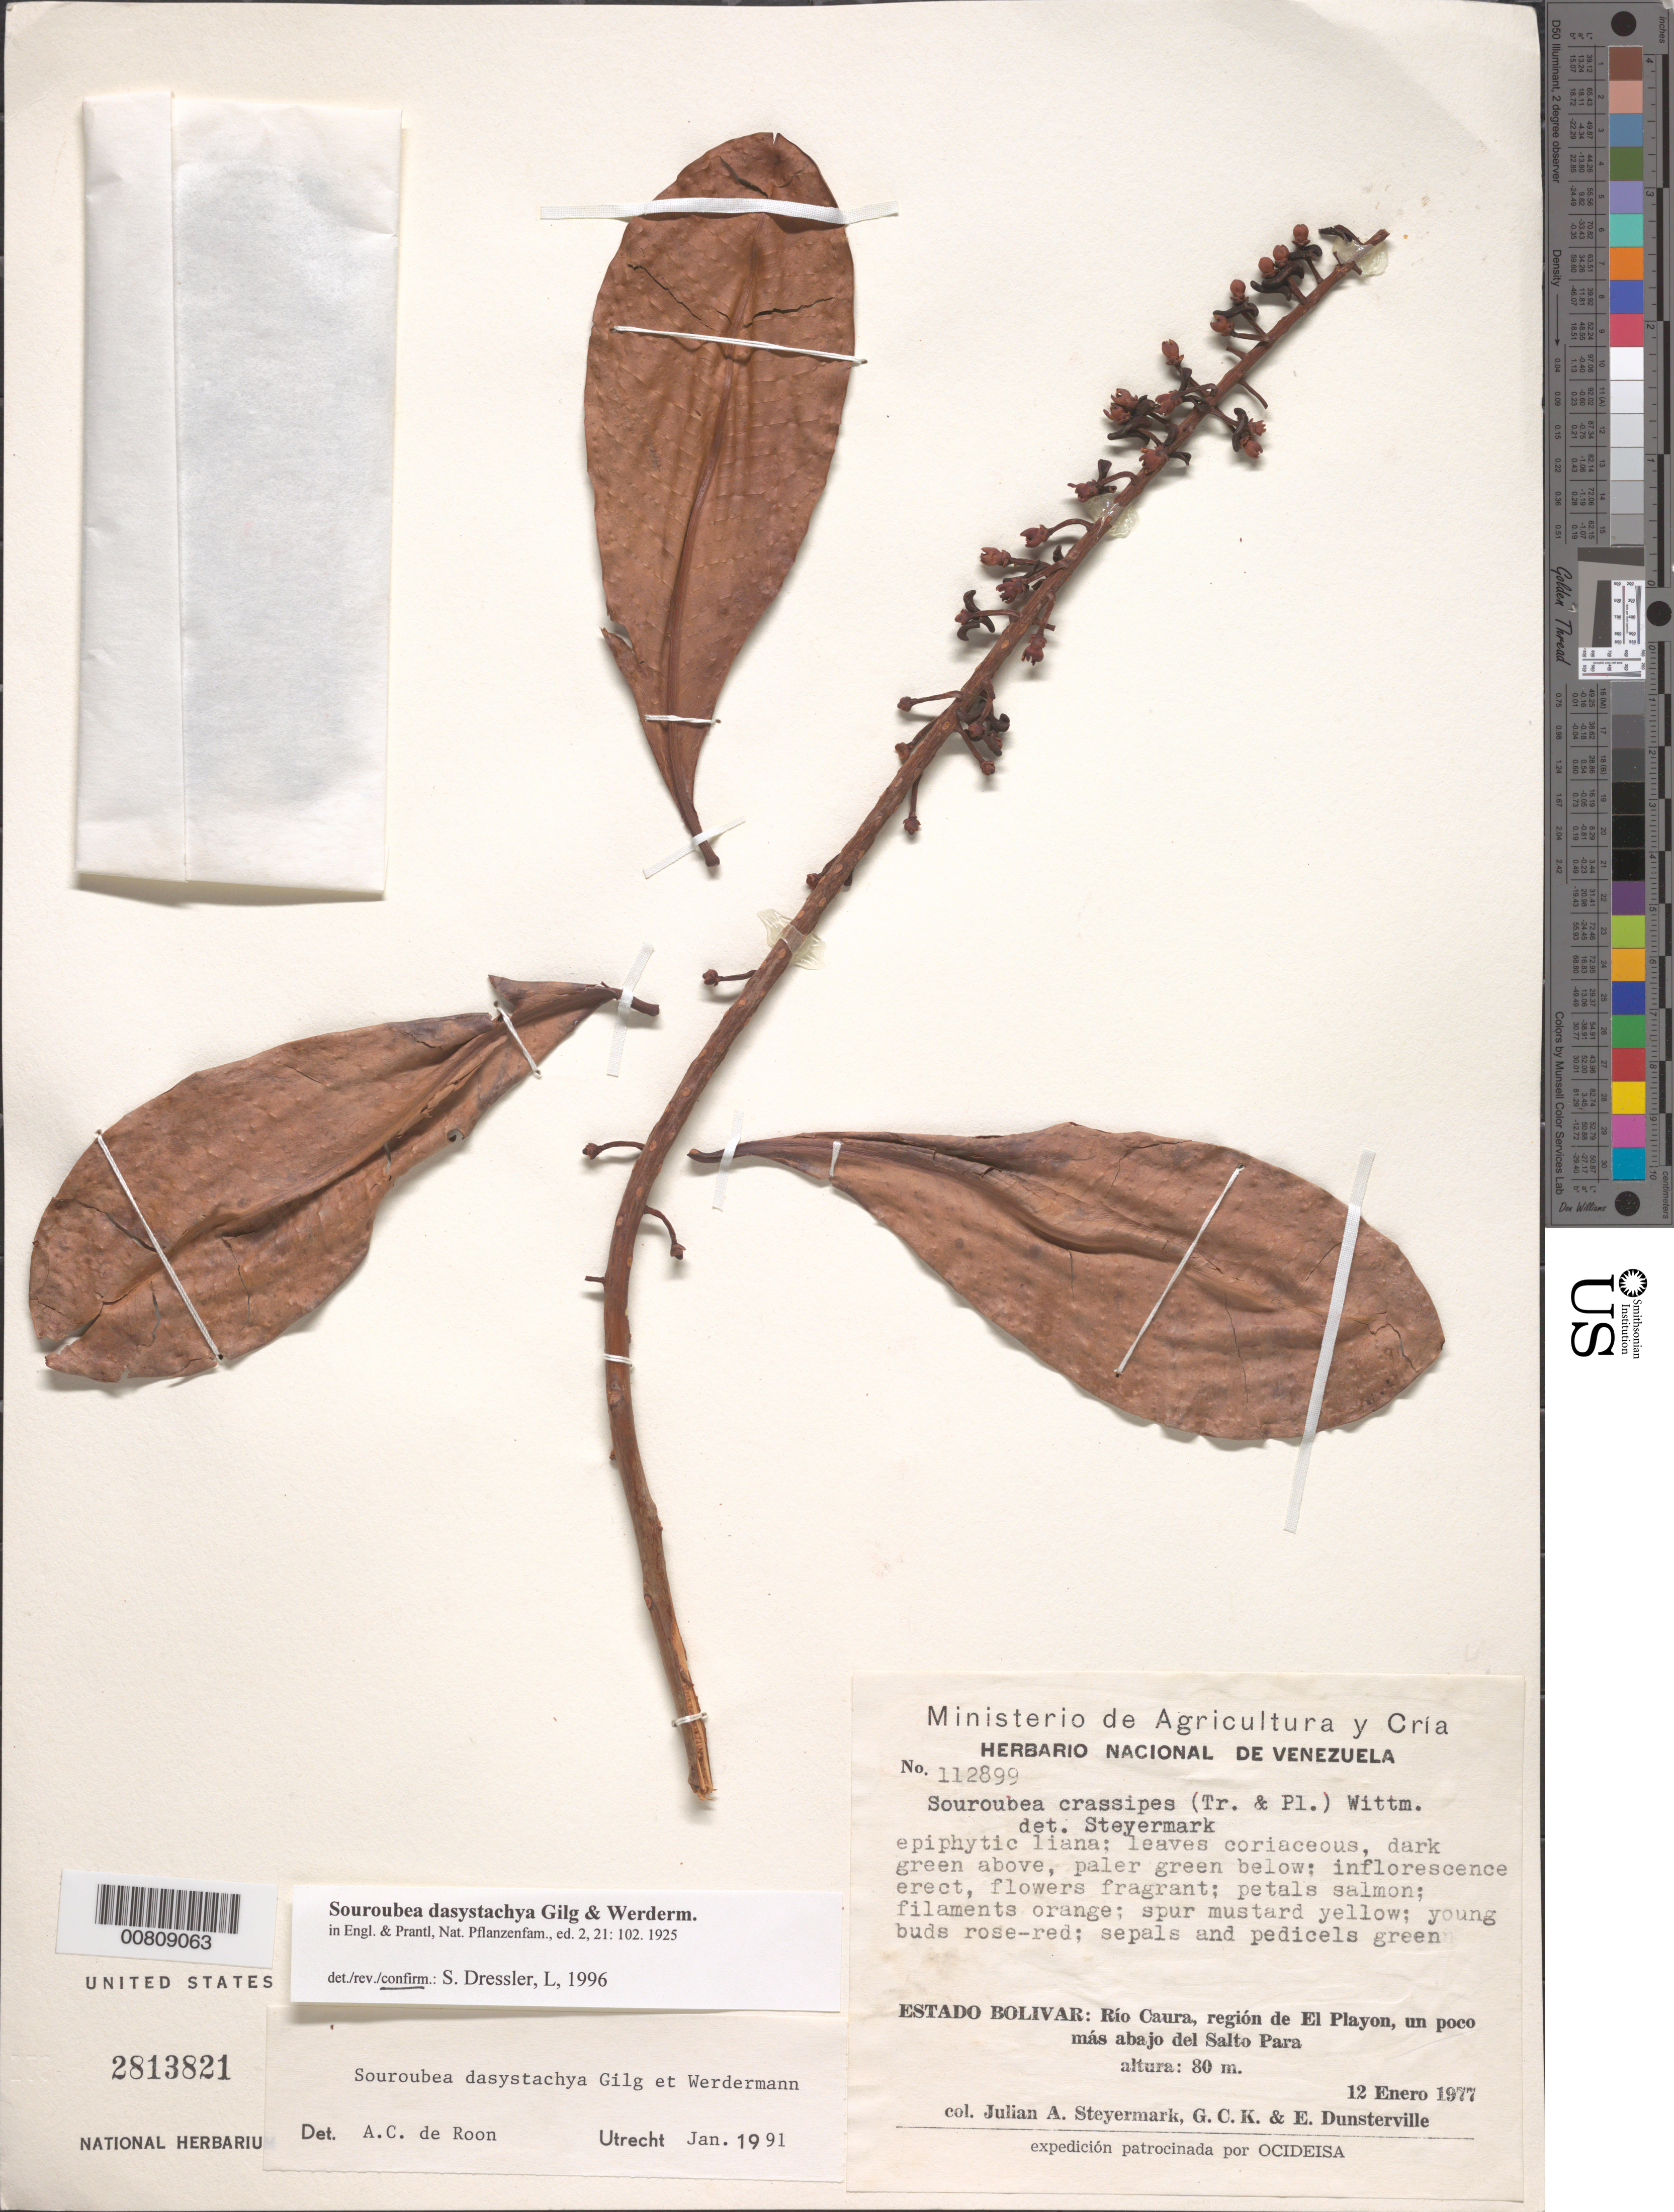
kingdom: Plantae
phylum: Tracheophyta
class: Magnoliopsida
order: Ericales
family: Marcgraviaceae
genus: Souroubea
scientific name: Souroubea dasystachya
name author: Gilg & Werderm.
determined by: Dressler, S., (FR), Forschungsinstitut Und Naturmuseum Senckenberg (GERMANY)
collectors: J. Steyermark, G. C. K. Dunsterville & E. Dunsterville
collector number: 112899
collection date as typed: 12-Jan-77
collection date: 1977-01-12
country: Venezuela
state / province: Bolívar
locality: Río Caura, región de El Playon, un poco mas abajo del Salto Para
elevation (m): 80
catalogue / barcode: US 2813821